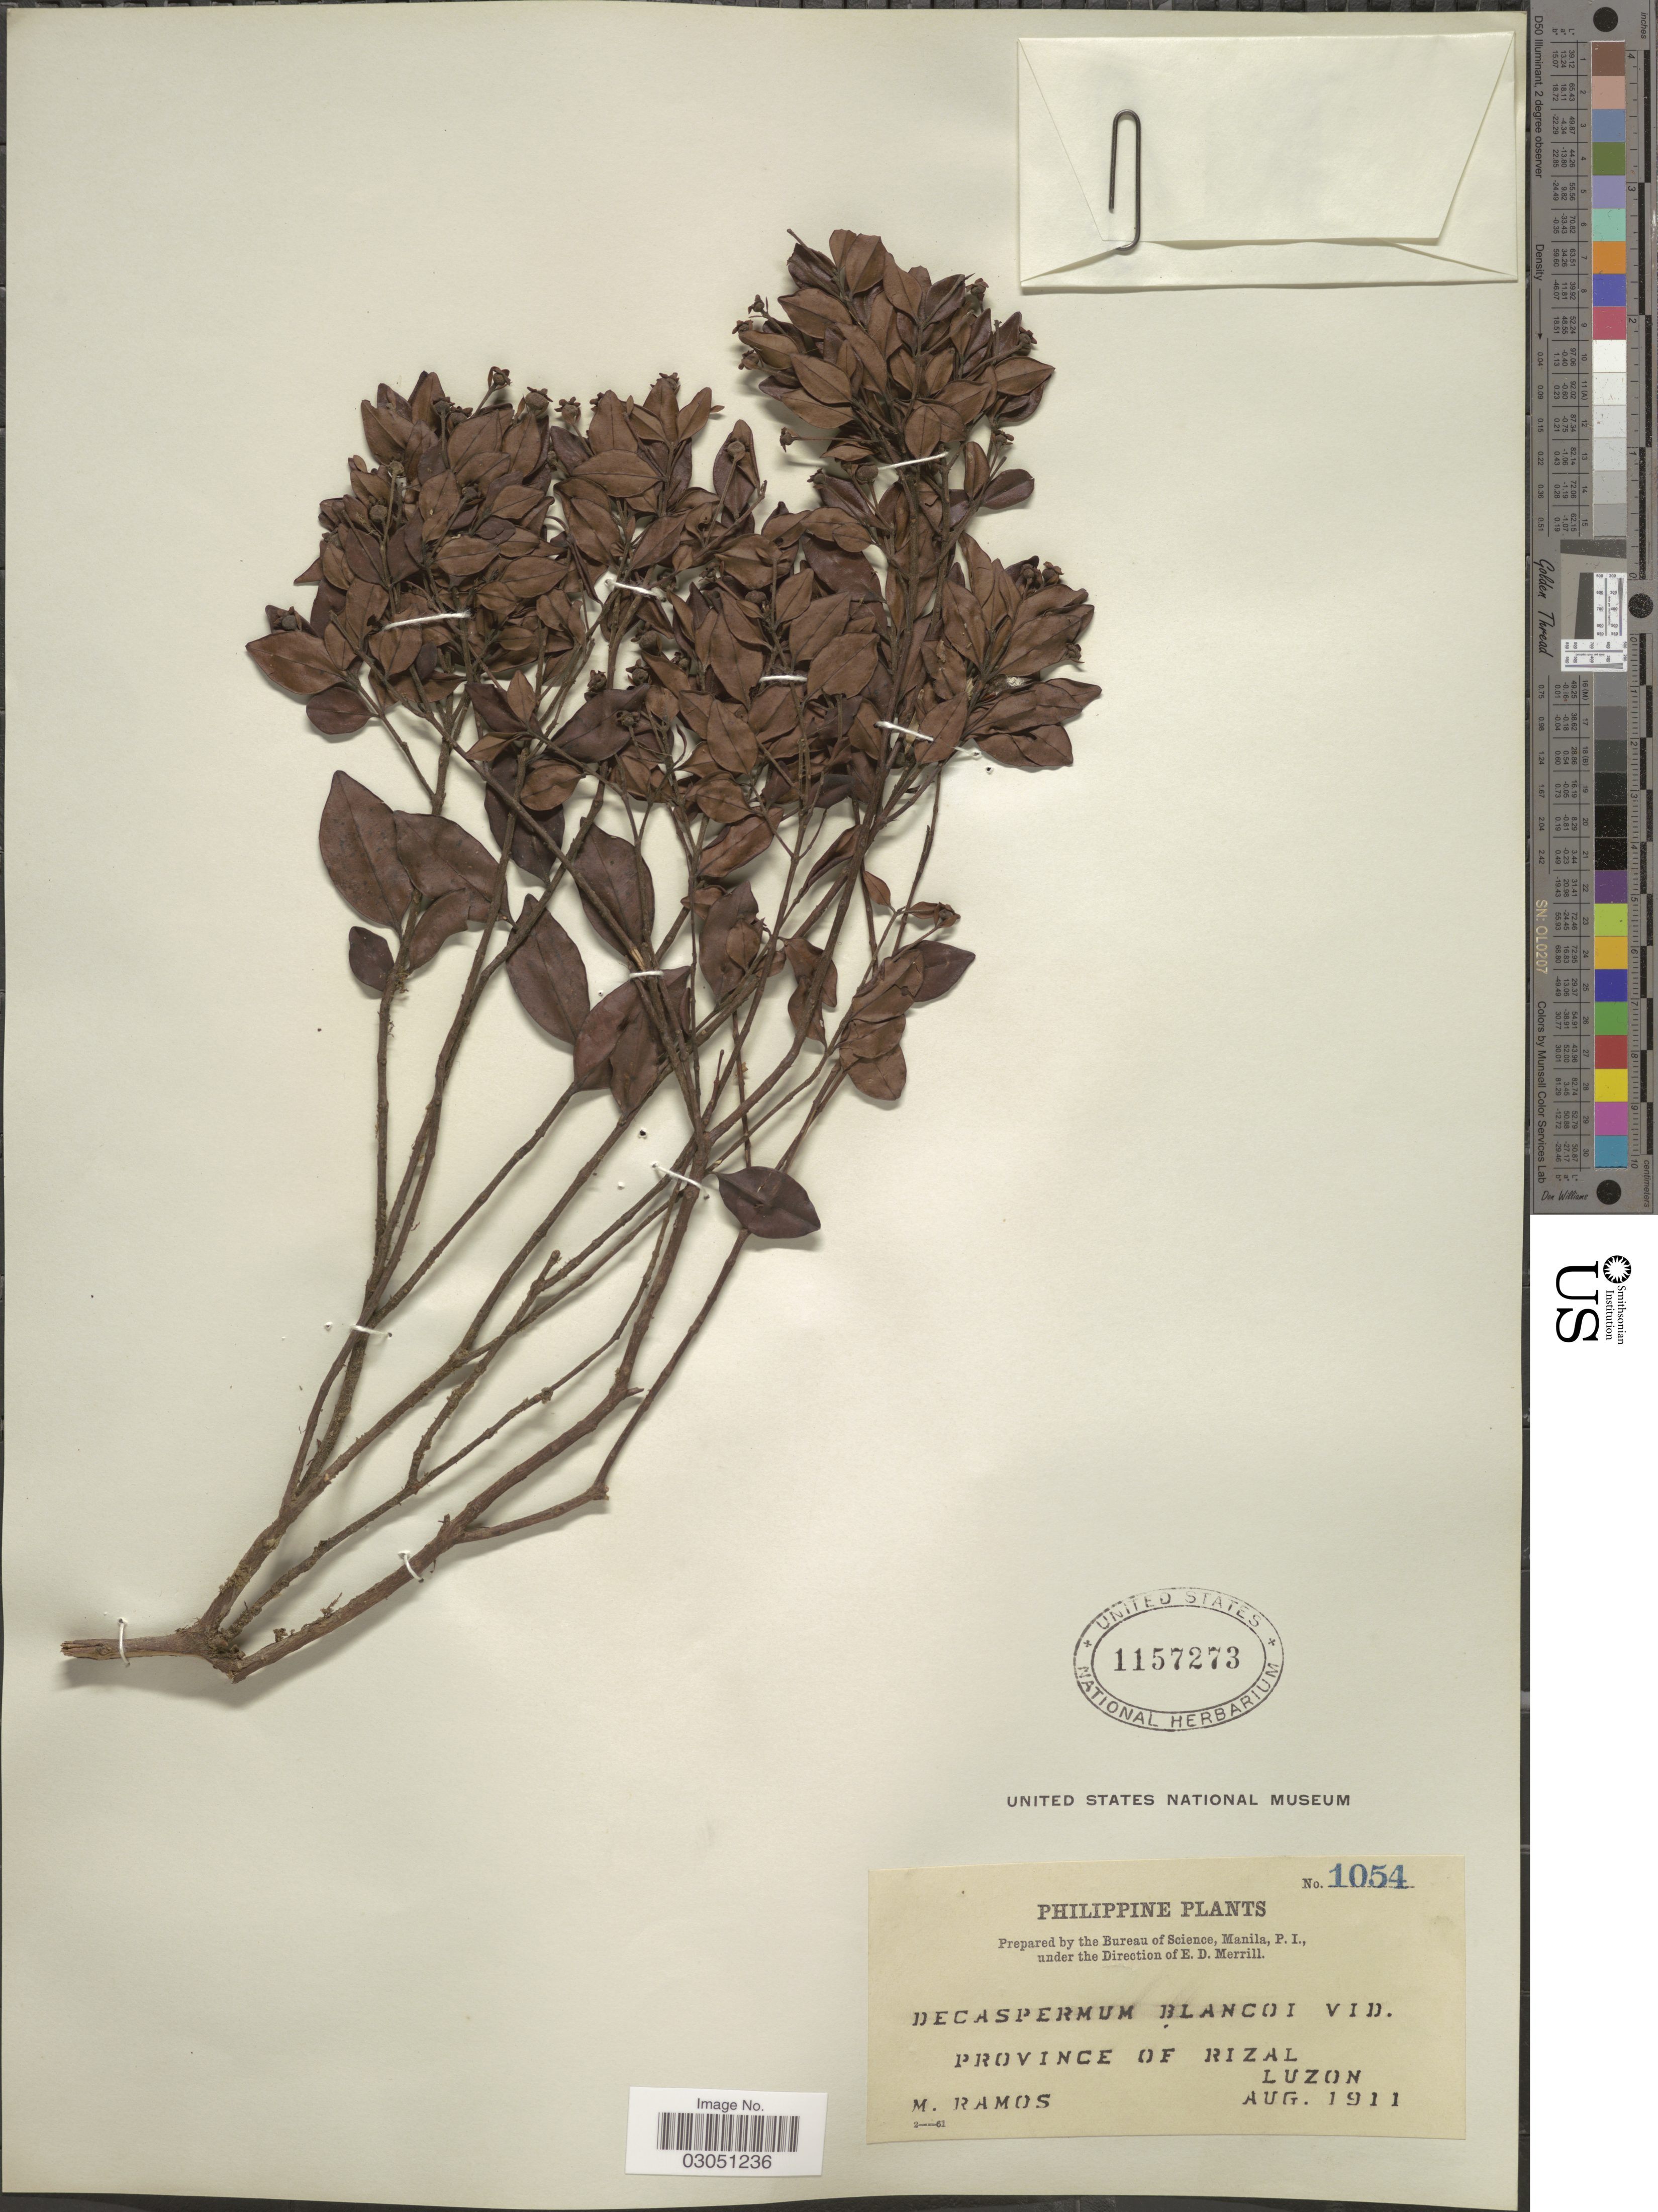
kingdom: Plantae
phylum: Tracheophyta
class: Magnoliopsida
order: Myrtales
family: Myrtaceae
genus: Decaspermum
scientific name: Decaspermum blancoi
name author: Vidal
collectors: M. Ramos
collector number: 1054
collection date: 1911-08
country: Philippines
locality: Province of Rizal, Luzon.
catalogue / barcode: US 1157273